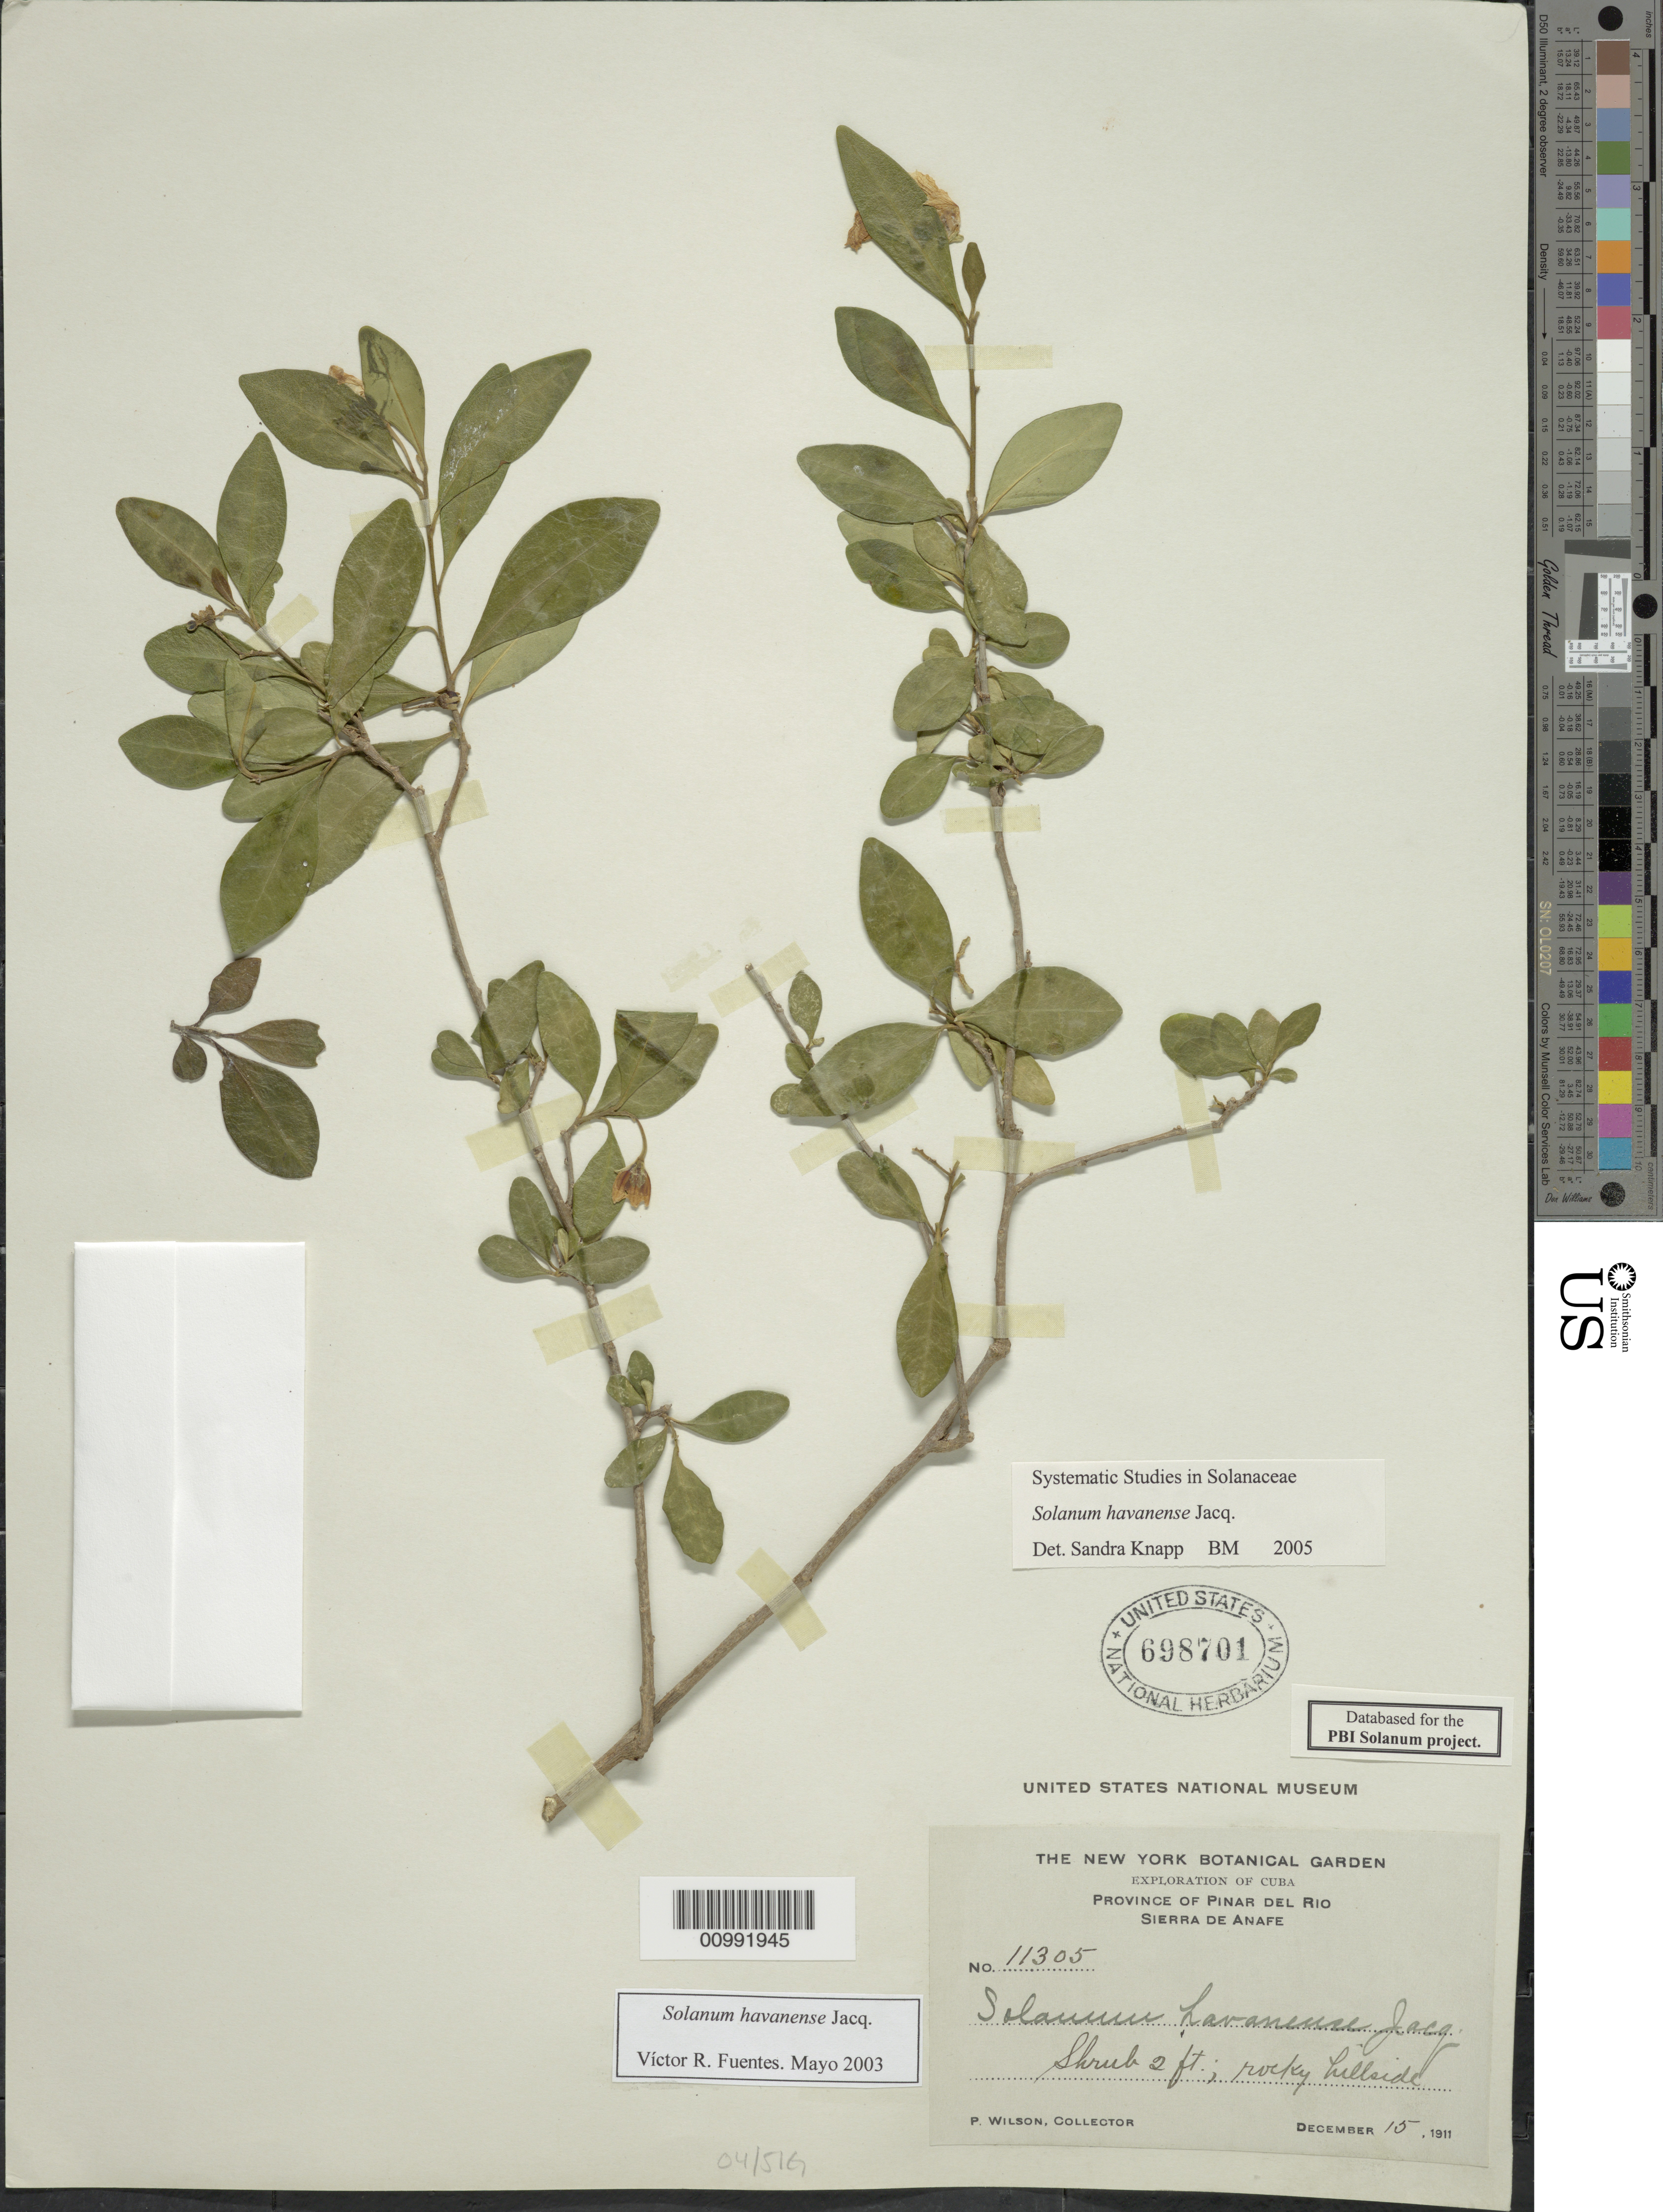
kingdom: Plantae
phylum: Tracheophyta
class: Magnoliopsida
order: Solanales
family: Solanaceae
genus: Solanum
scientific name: Solanum havanense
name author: Jacq.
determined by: Knapp, S. D.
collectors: P. Wilson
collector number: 11305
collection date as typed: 15 Dec 1911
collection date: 1911-12-15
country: Cuba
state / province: Pinar del Rio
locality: Sierra de Anafe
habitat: rocky hillside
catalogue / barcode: US 698701